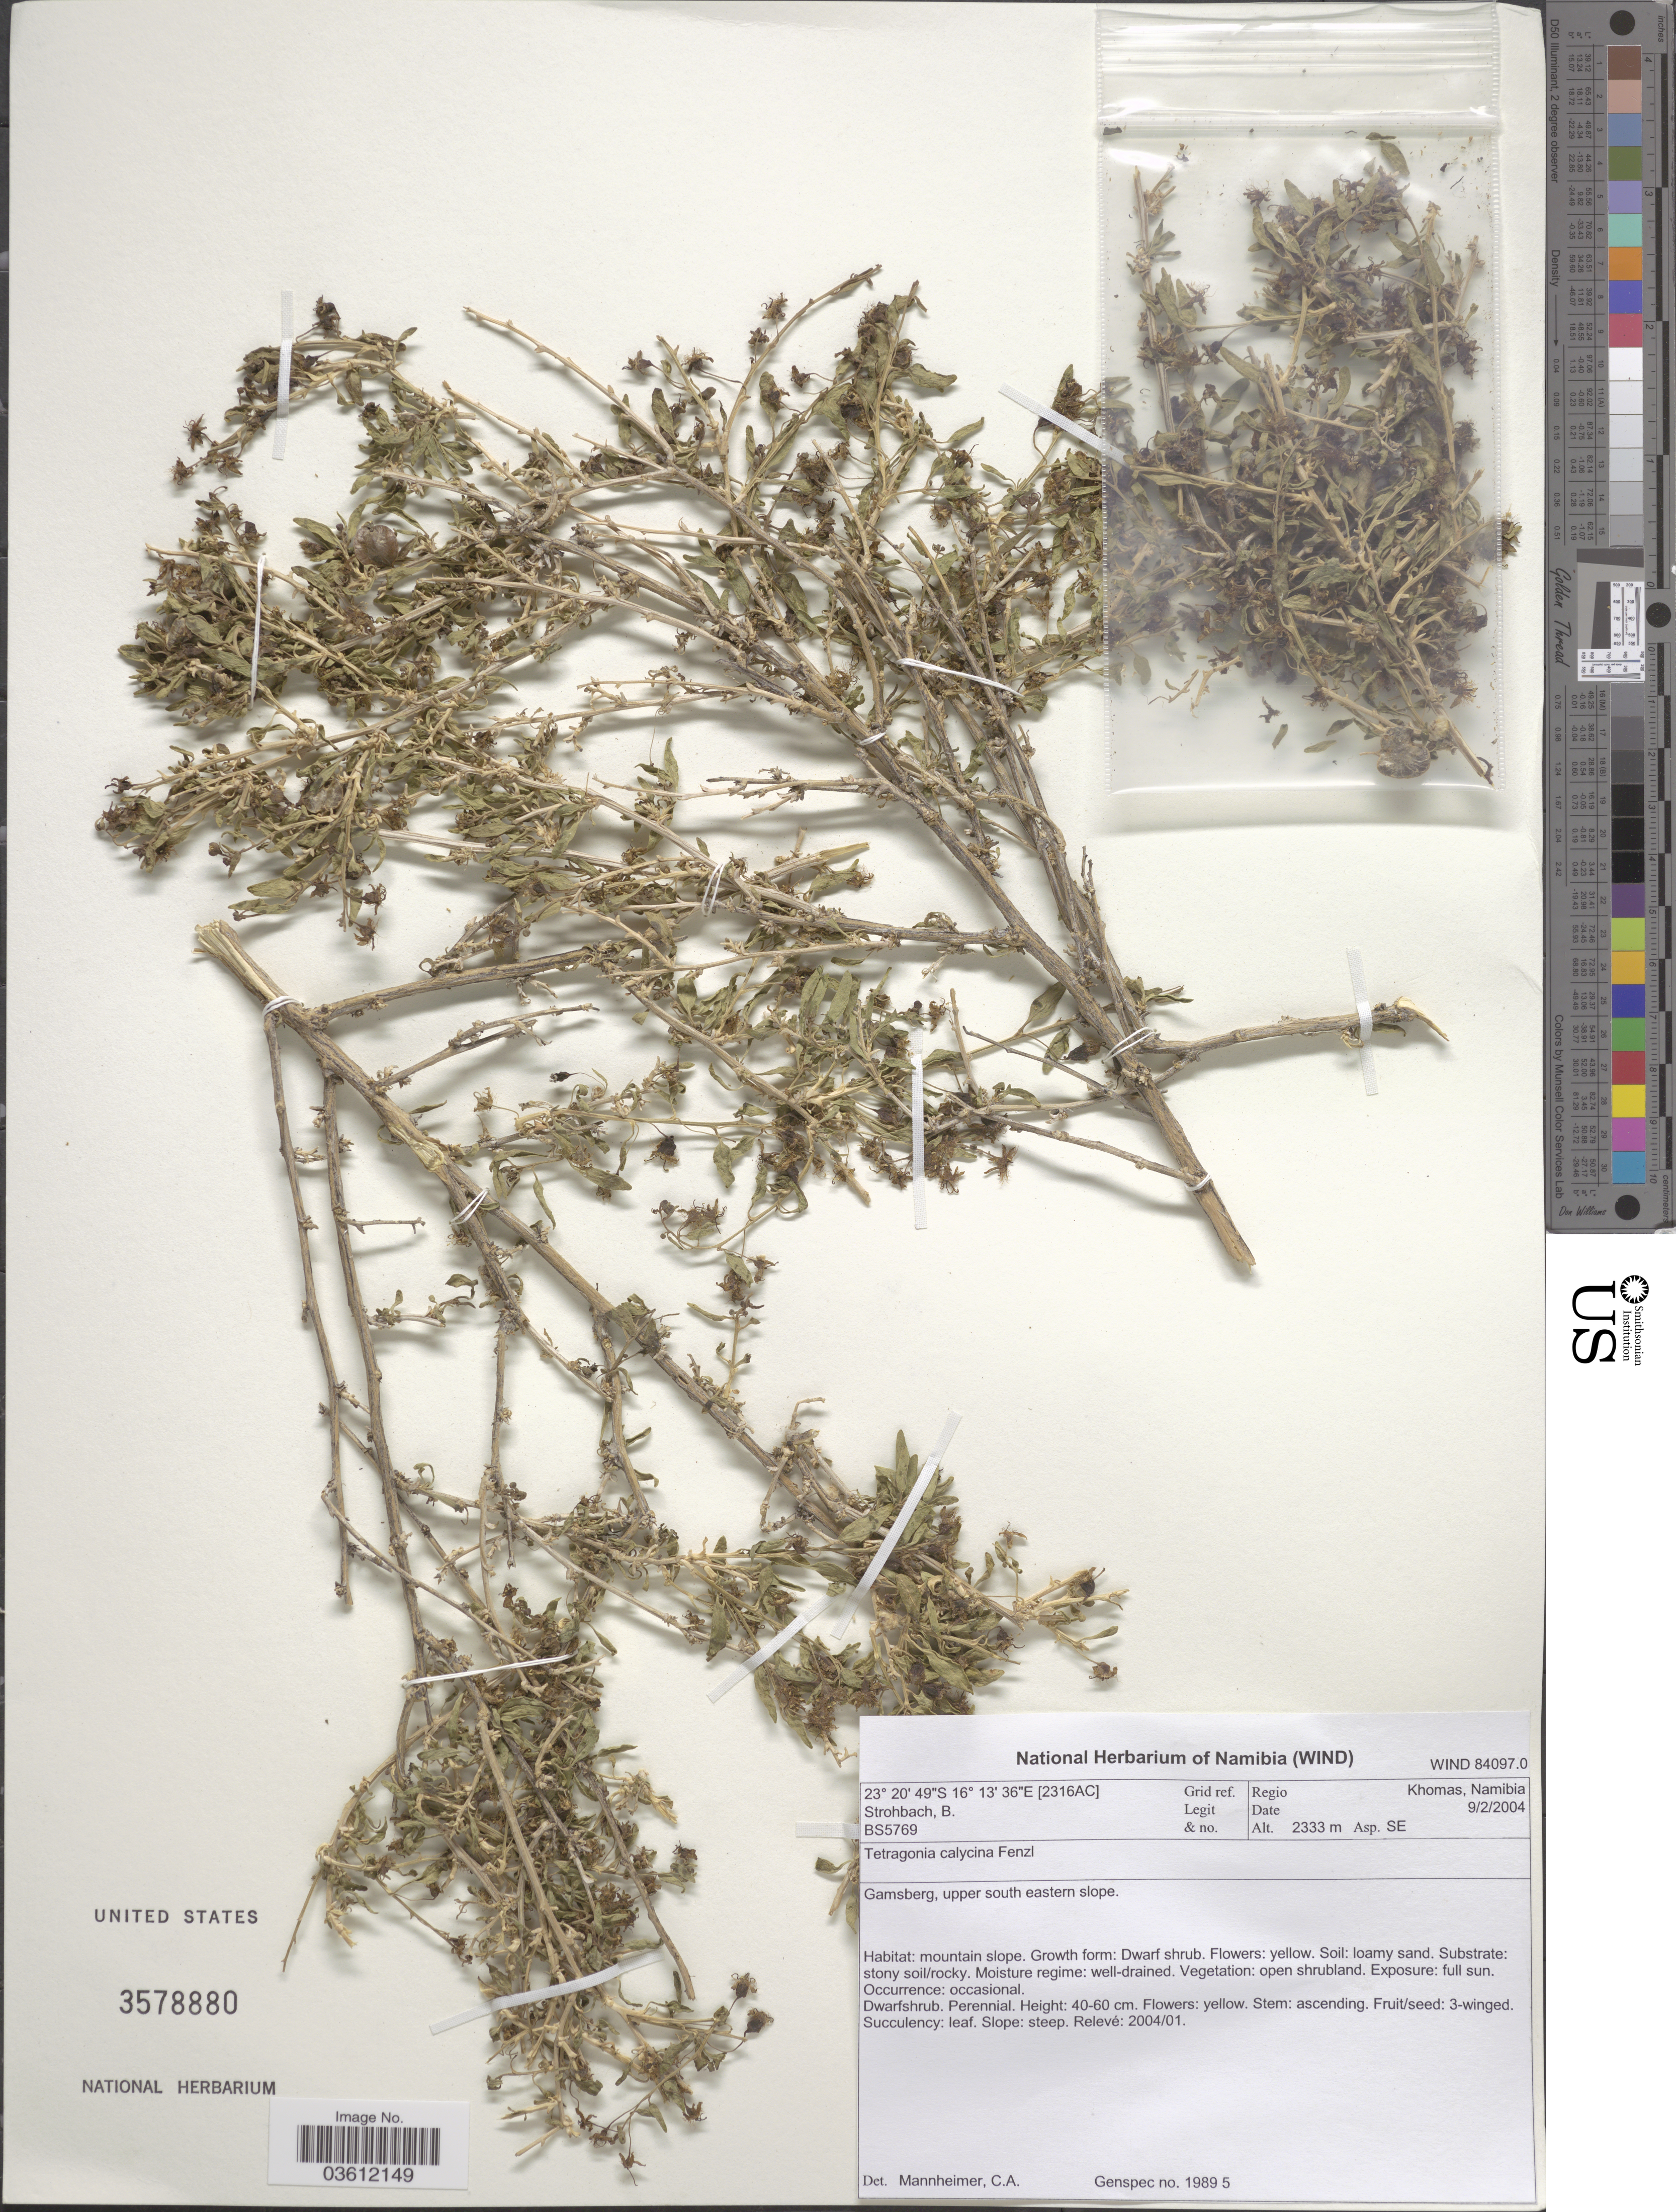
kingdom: Plantae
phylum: Tracheophyta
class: Magnoliopsida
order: Caryophyllales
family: Aizoaceae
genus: Tetragonia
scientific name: Tetragonia calycina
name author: Fenzl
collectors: B. Strohbach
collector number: BS5769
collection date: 2004-02-09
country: Namibia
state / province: Khomas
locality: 2316AC Grid ref. Gamsberg, upper south eastern slope.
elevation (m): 2333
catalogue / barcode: US 3578880